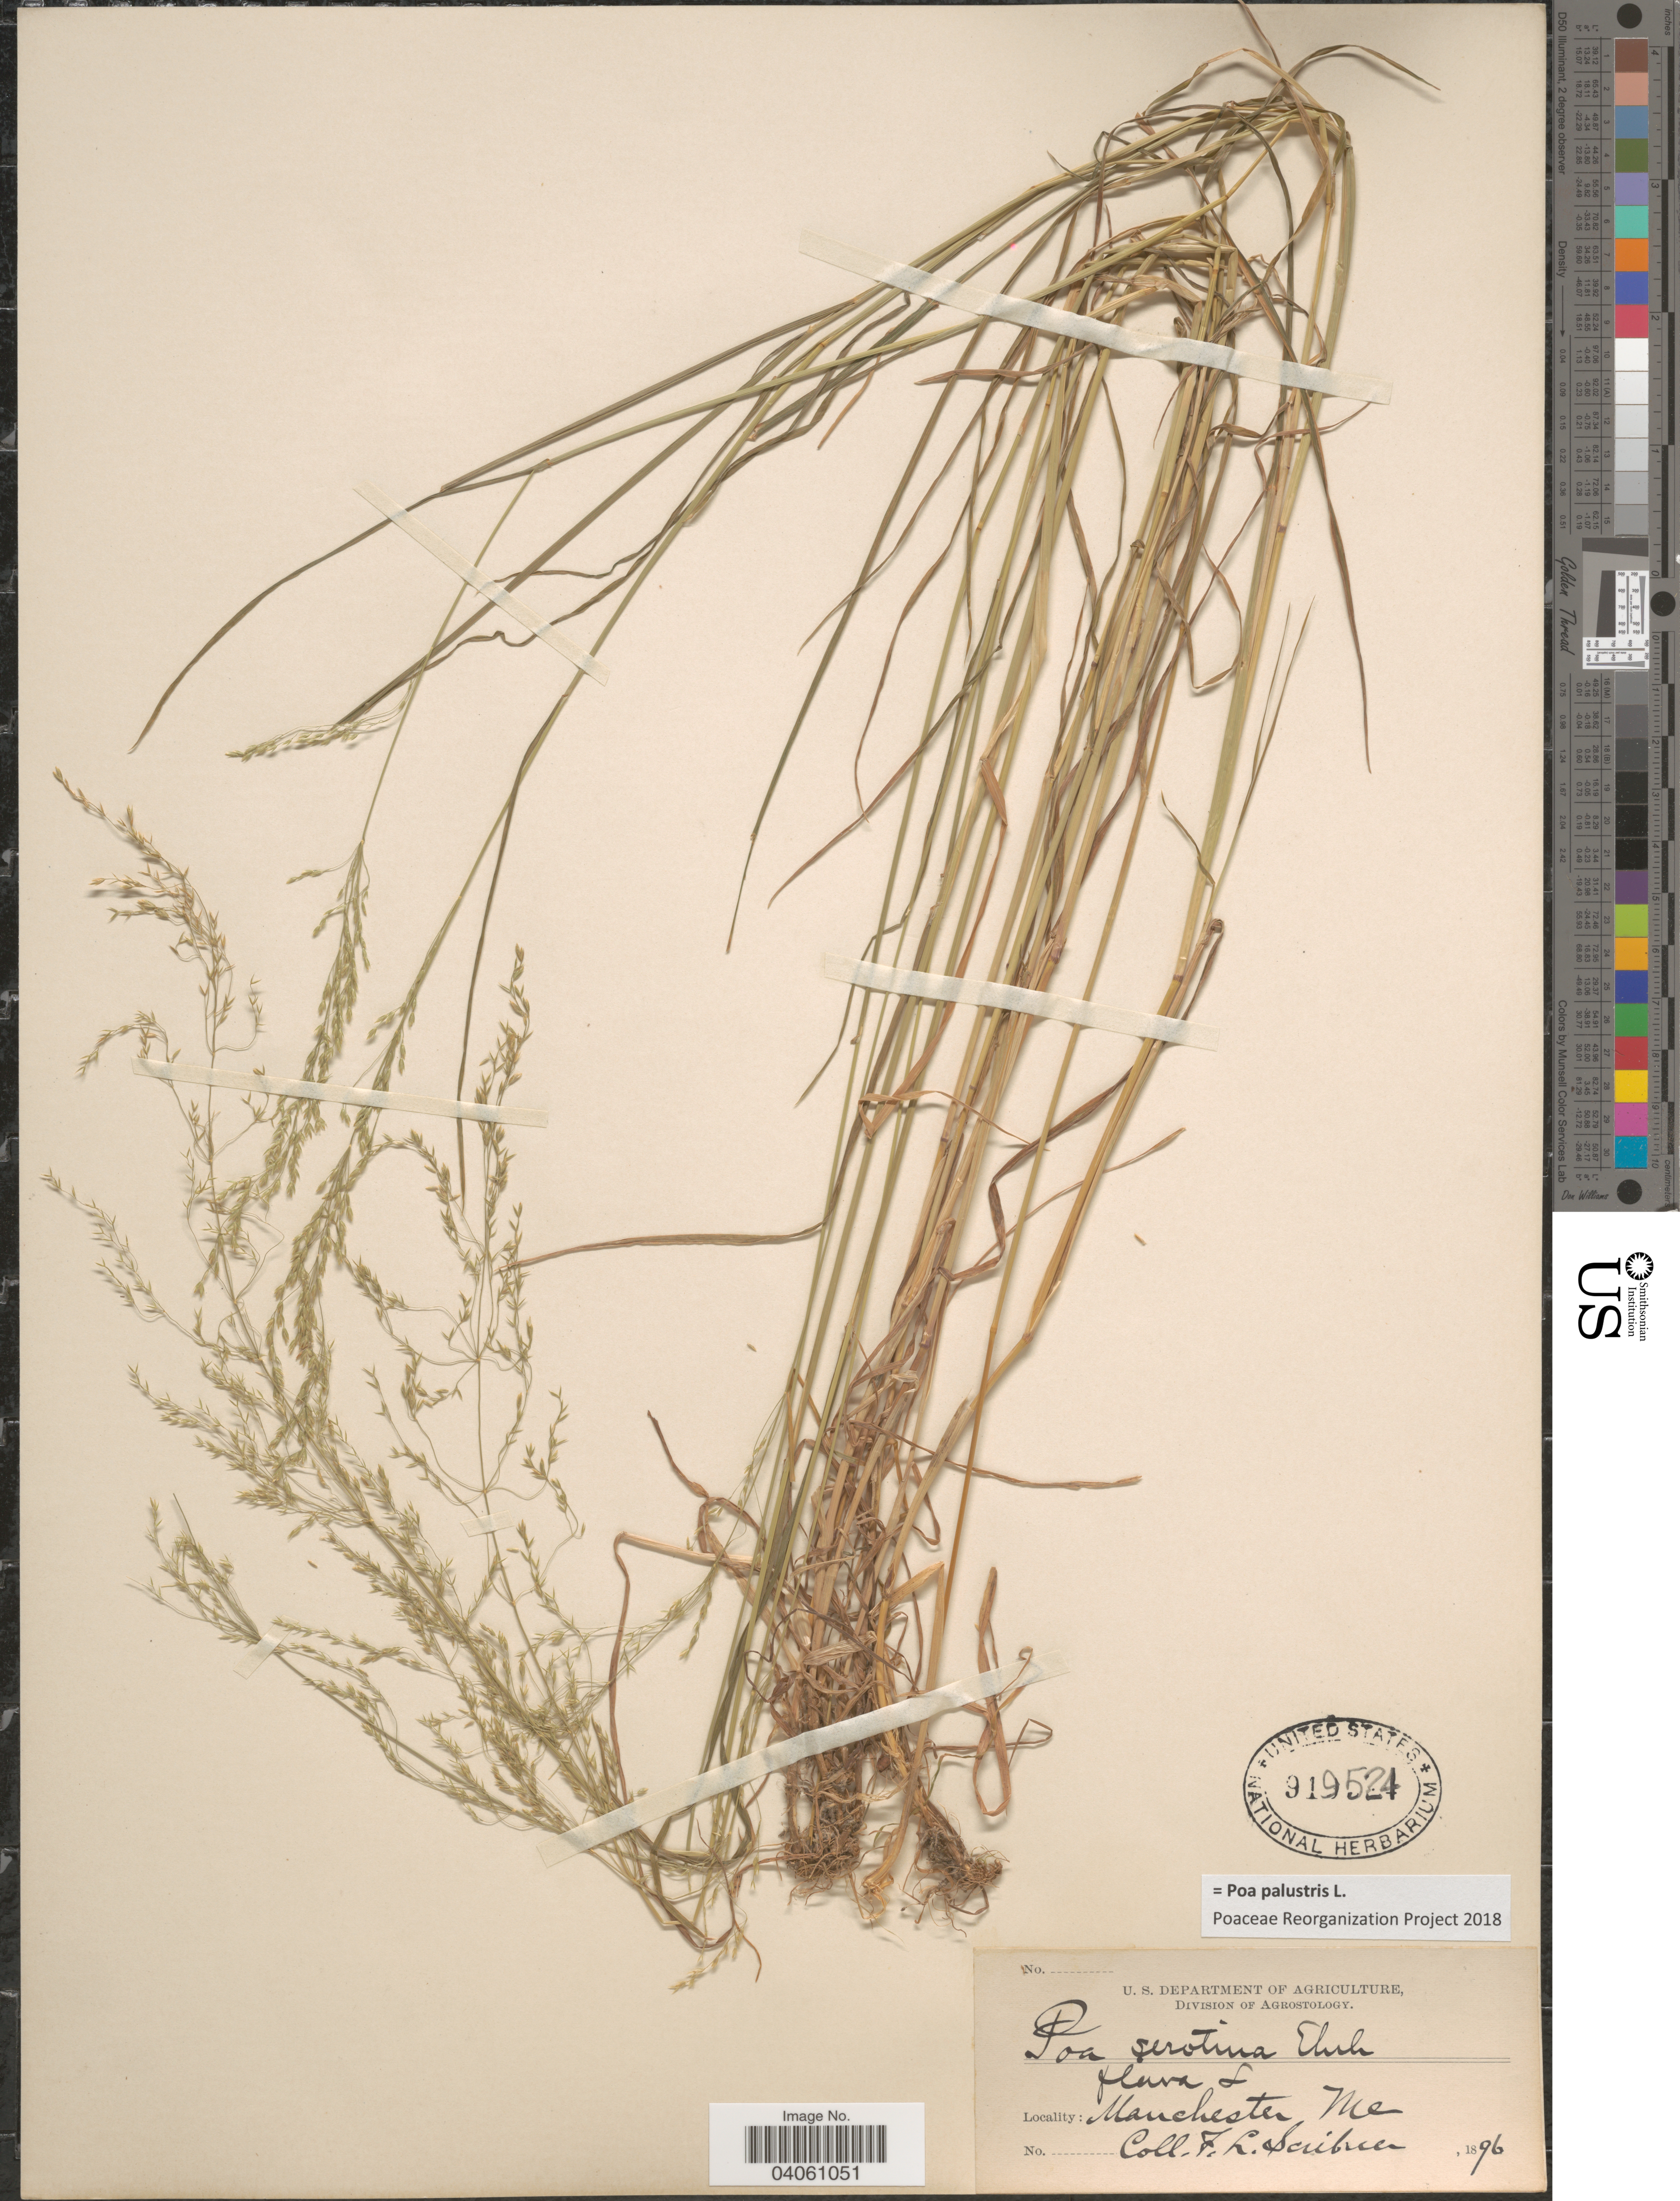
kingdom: Plantae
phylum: Tracheophyta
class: Liliopsida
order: Poales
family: Poaceae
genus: Poa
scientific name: Poa palustris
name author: L.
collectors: F. L. Scribner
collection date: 1896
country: United States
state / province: Maine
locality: Manchester.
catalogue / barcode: US 919524